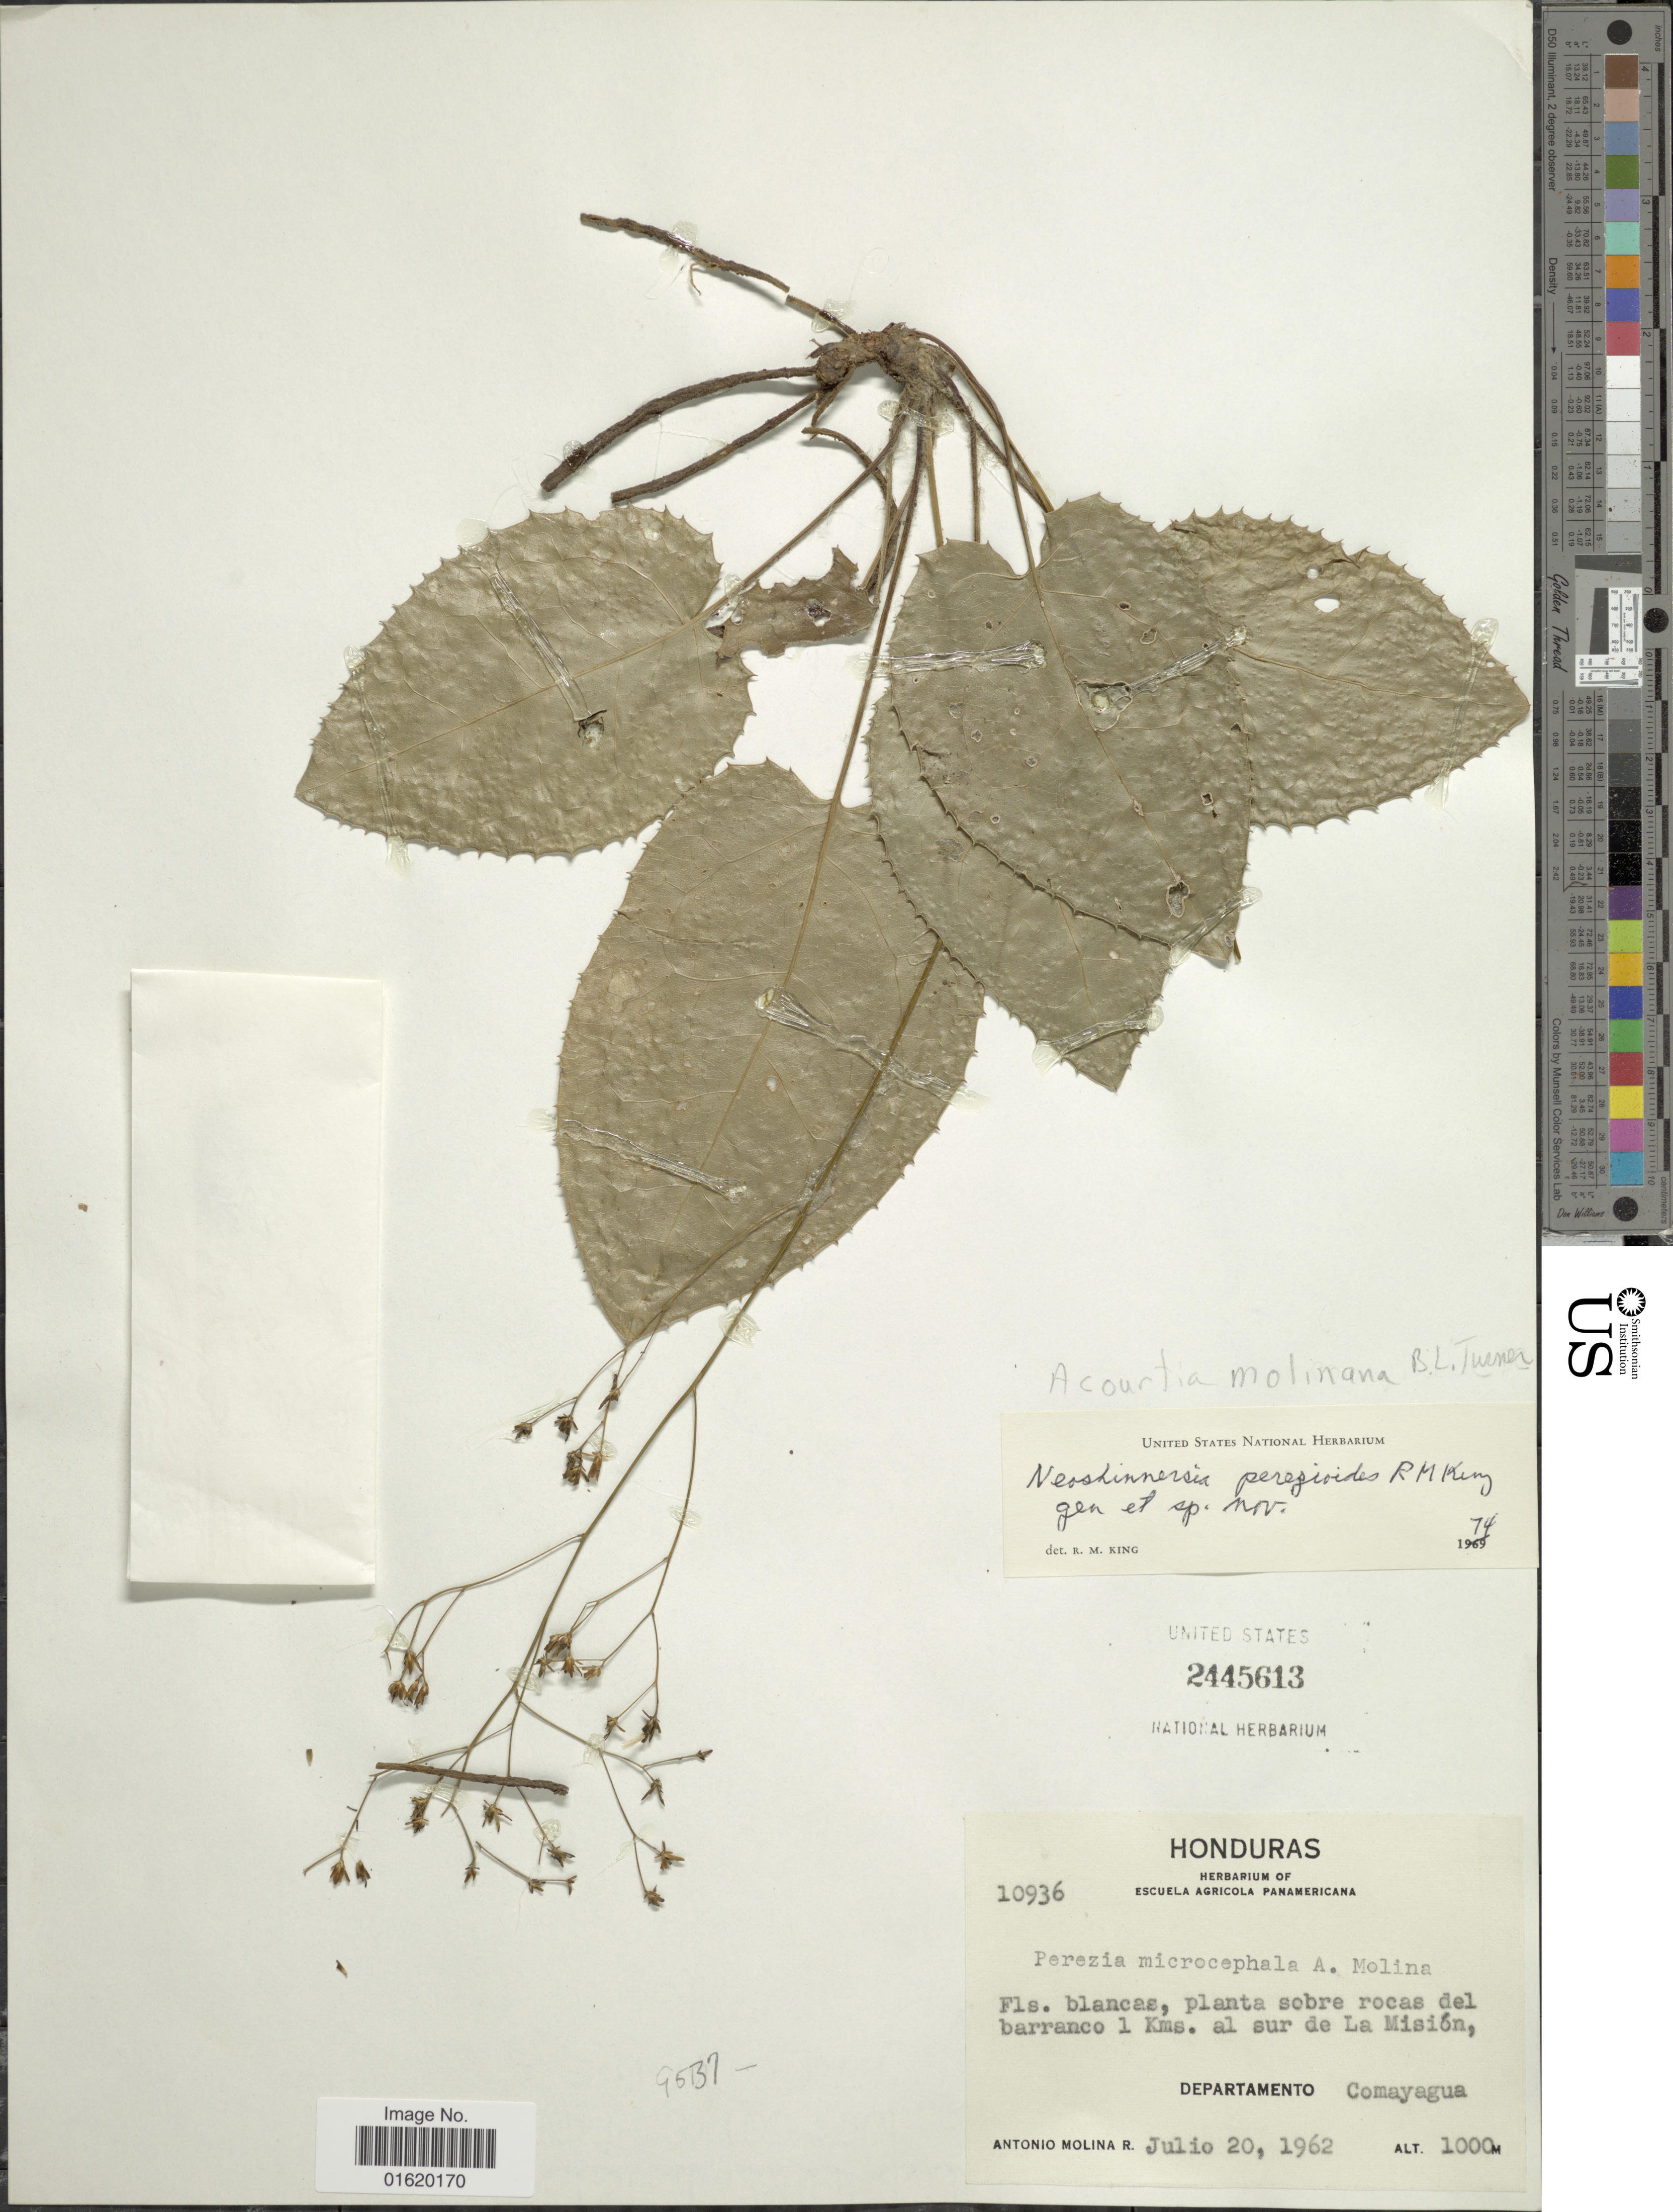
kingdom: Plantae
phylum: Tracheophyta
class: Magnoliopsida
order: Asterales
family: Asteraceae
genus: Acourtia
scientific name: Acourtia molinana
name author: B.L. Turner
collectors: A. Molina R.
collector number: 10936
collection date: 1962-07-20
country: Honduras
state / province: Comayagua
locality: Fls. blancas, planta sobre rocas del barranco 1 kms. al sur de La Misión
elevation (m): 1000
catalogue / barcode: US 2445613